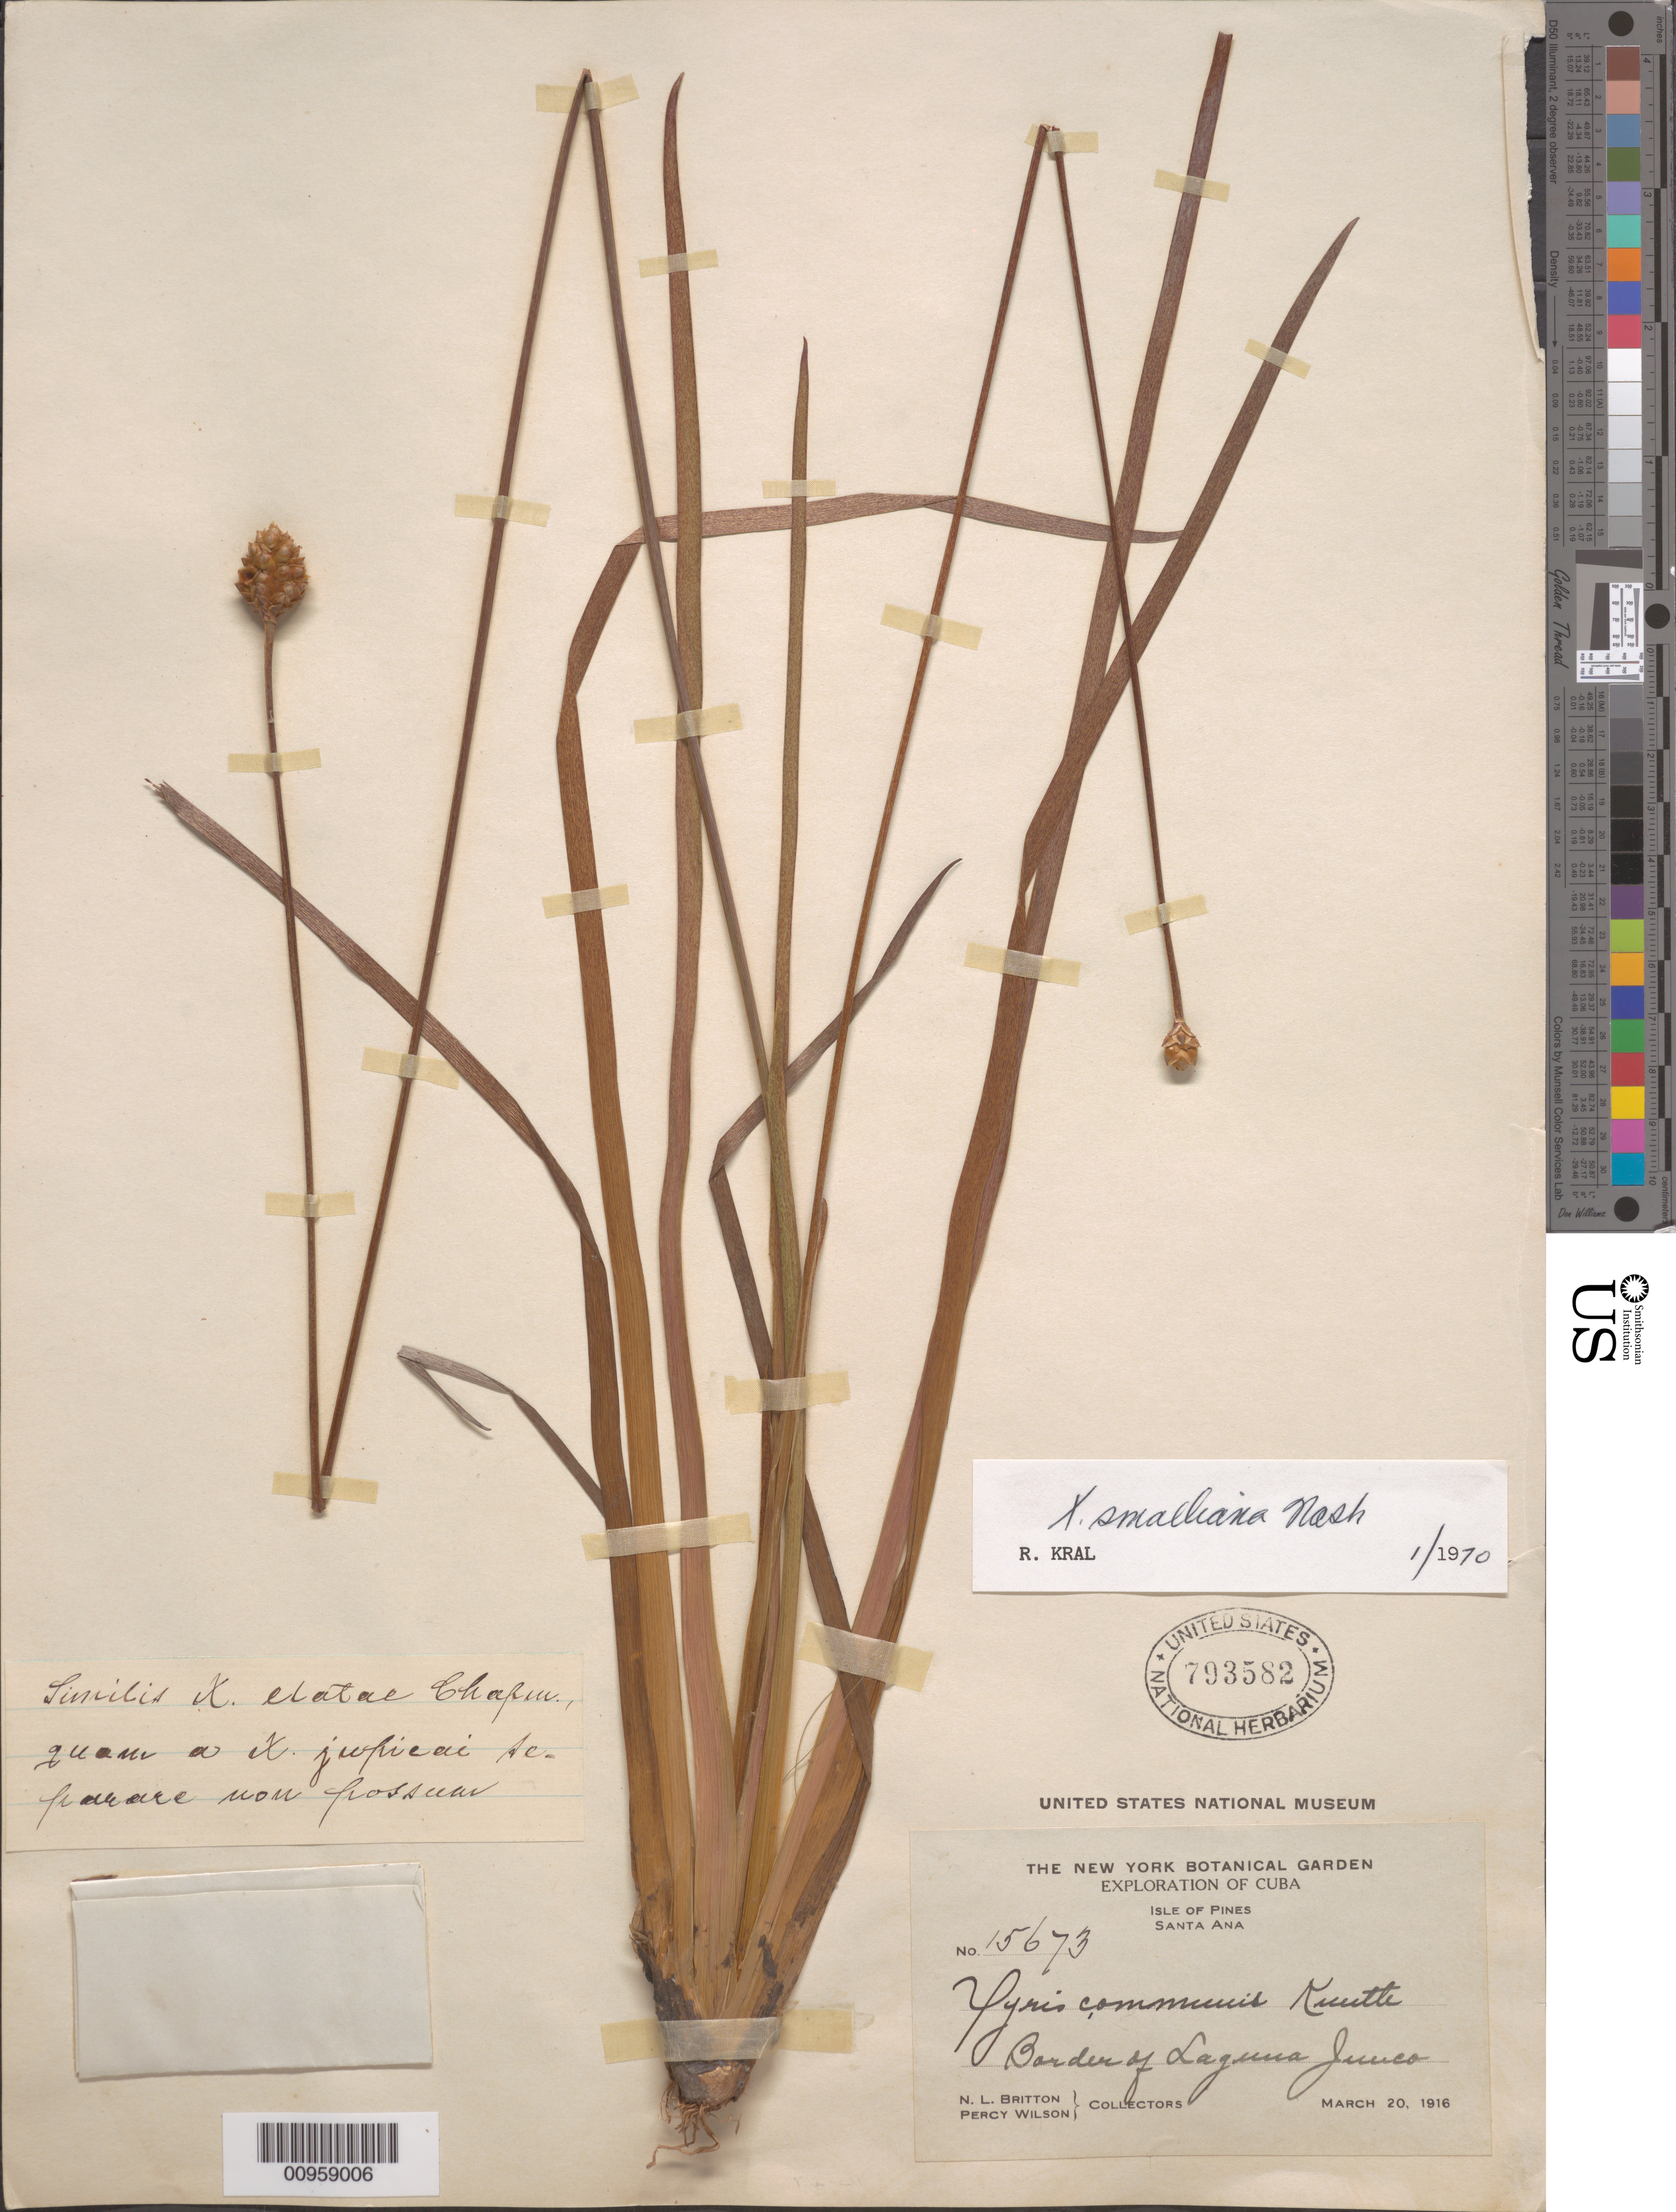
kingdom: Plantae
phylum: Tracheophyta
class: Liliopsida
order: Poales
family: Xyridaceae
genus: Xyris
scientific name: Xyris smalliana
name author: Nash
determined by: Kral, Robert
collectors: N. Britton & P. Wilson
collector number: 15673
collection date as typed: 20 Mar 1916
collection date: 1916-03-20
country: Cuba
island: Isla de la Juventud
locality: Isle of Pines, Santa Ana, Laguna Junco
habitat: Border of laguna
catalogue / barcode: US 793582